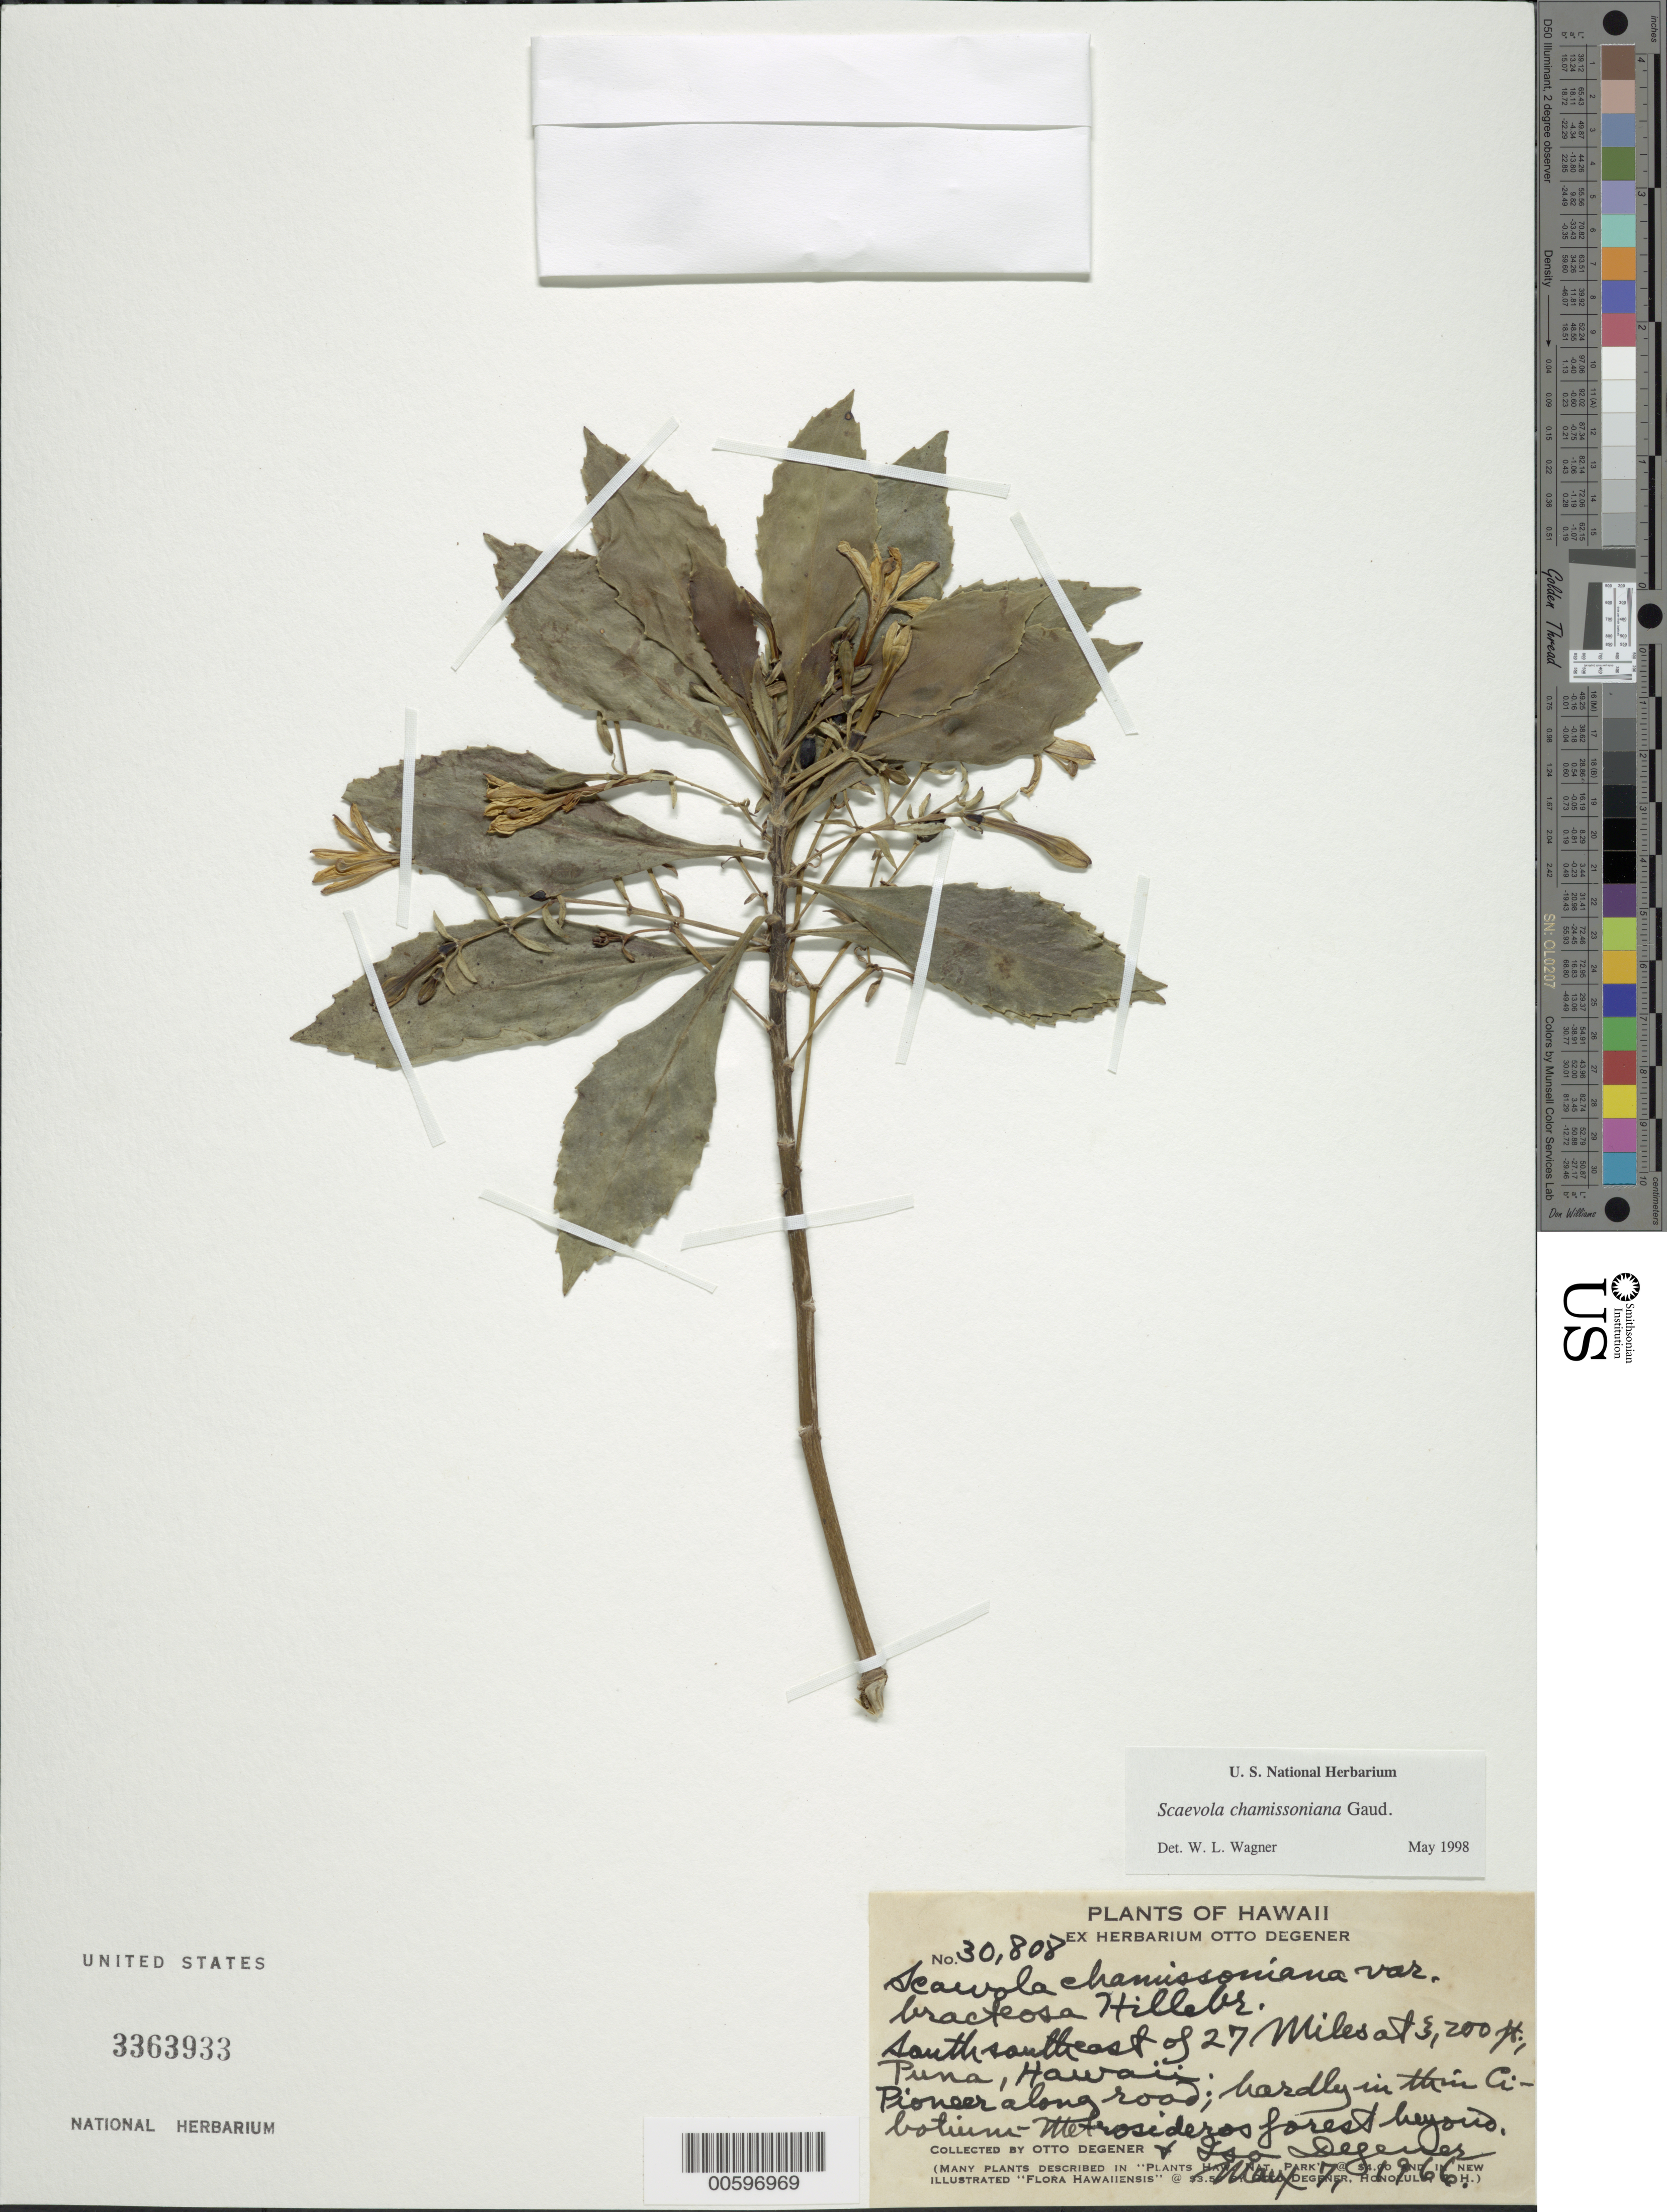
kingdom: Plantae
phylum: Tracheophyta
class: Magnoliopsida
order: Asterales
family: Goodeniaceae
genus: Scaevola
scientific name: Scaevola chamissoniana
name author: Gaudich.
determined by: Wagner, W. L., (BOT), Smithsonian Institution - National Museum of Natural History (UNITED STATES)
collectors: O. Degener & I. Degener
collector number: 30808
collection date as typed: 7 May 1966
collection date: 1966-05-07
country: United States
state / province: Hawaii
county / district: Hawaii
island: Hawaii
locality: SSE of 27 Miles, Puna.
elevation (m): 975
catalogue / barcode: US 3363933